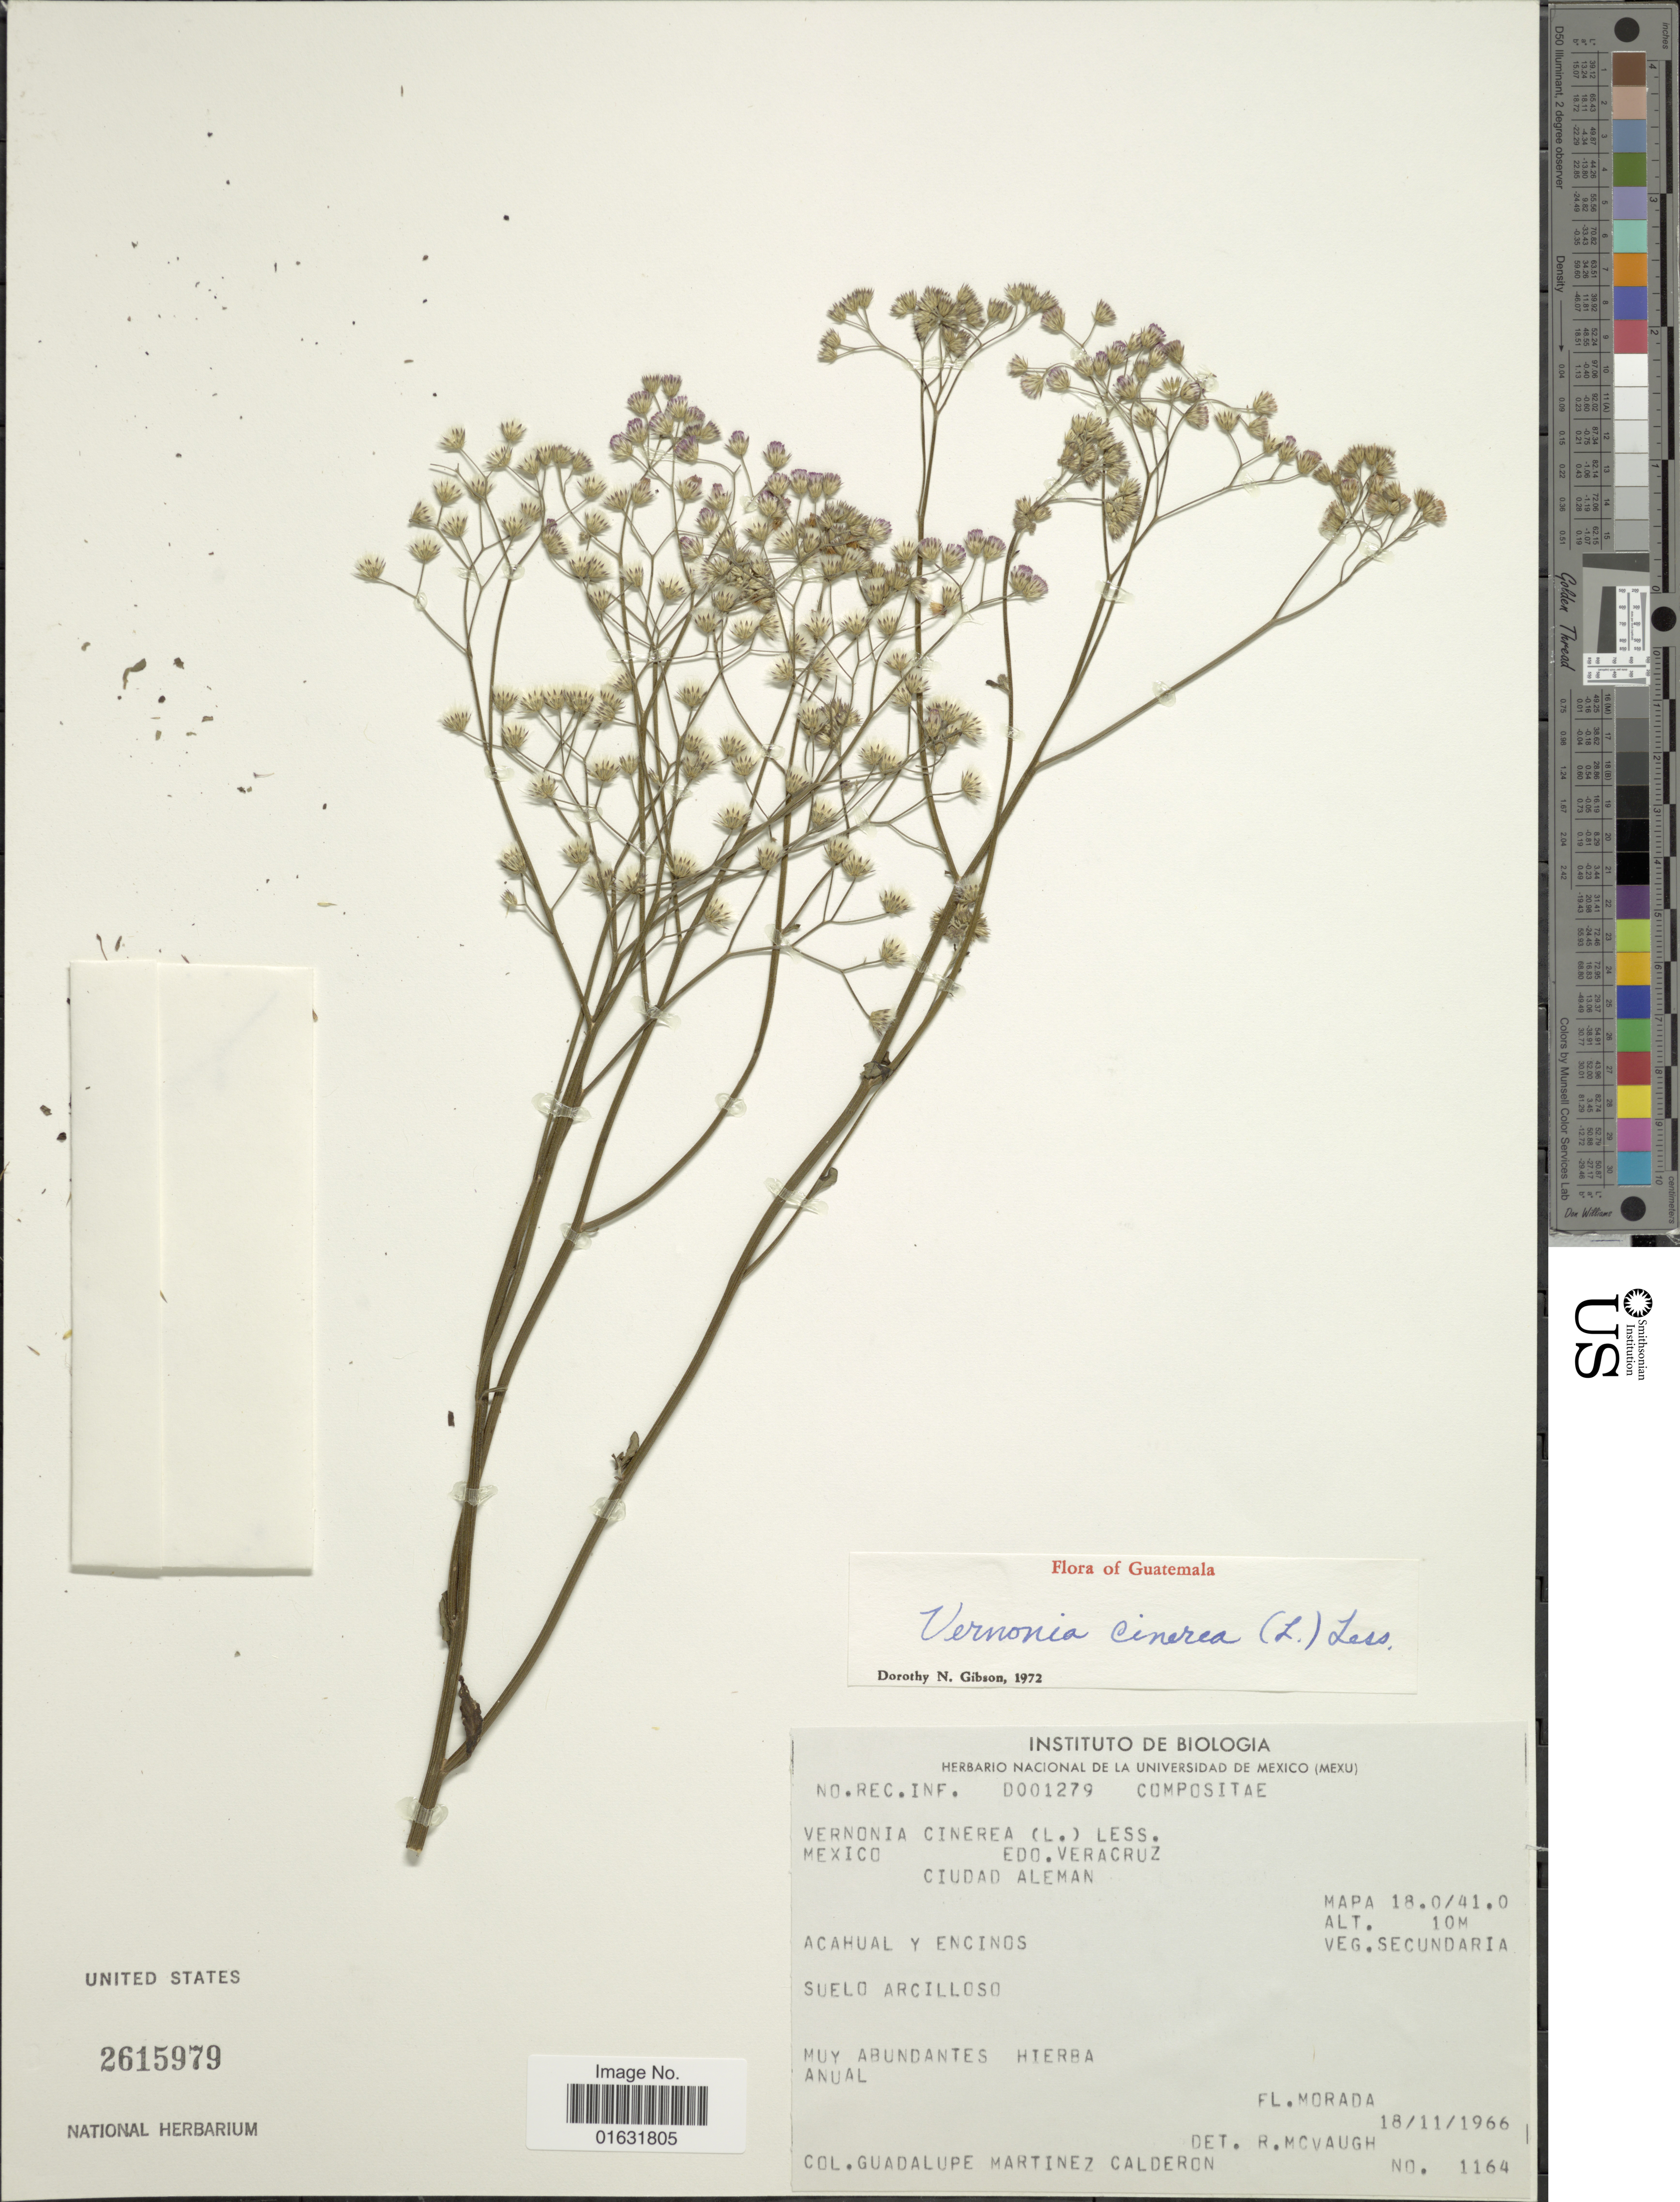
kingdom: Plantae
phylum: Tracheophyta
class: Magnoliopsida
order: Asterales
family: Asteraceae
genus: Cyanthillium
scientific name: Cyanthillium cinereum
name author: (L.) H. Rob.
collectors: G. Martinez-C.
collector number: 1164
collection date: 1966-11-18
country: Mexico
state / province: Veracruz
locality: Edo. Vera Cruz, Ciudan Aleman, Acahual Suelo Arcilloso, Fl. Morada, Mapa: 18.0/41.0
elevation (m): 10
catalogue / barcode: US 2615979